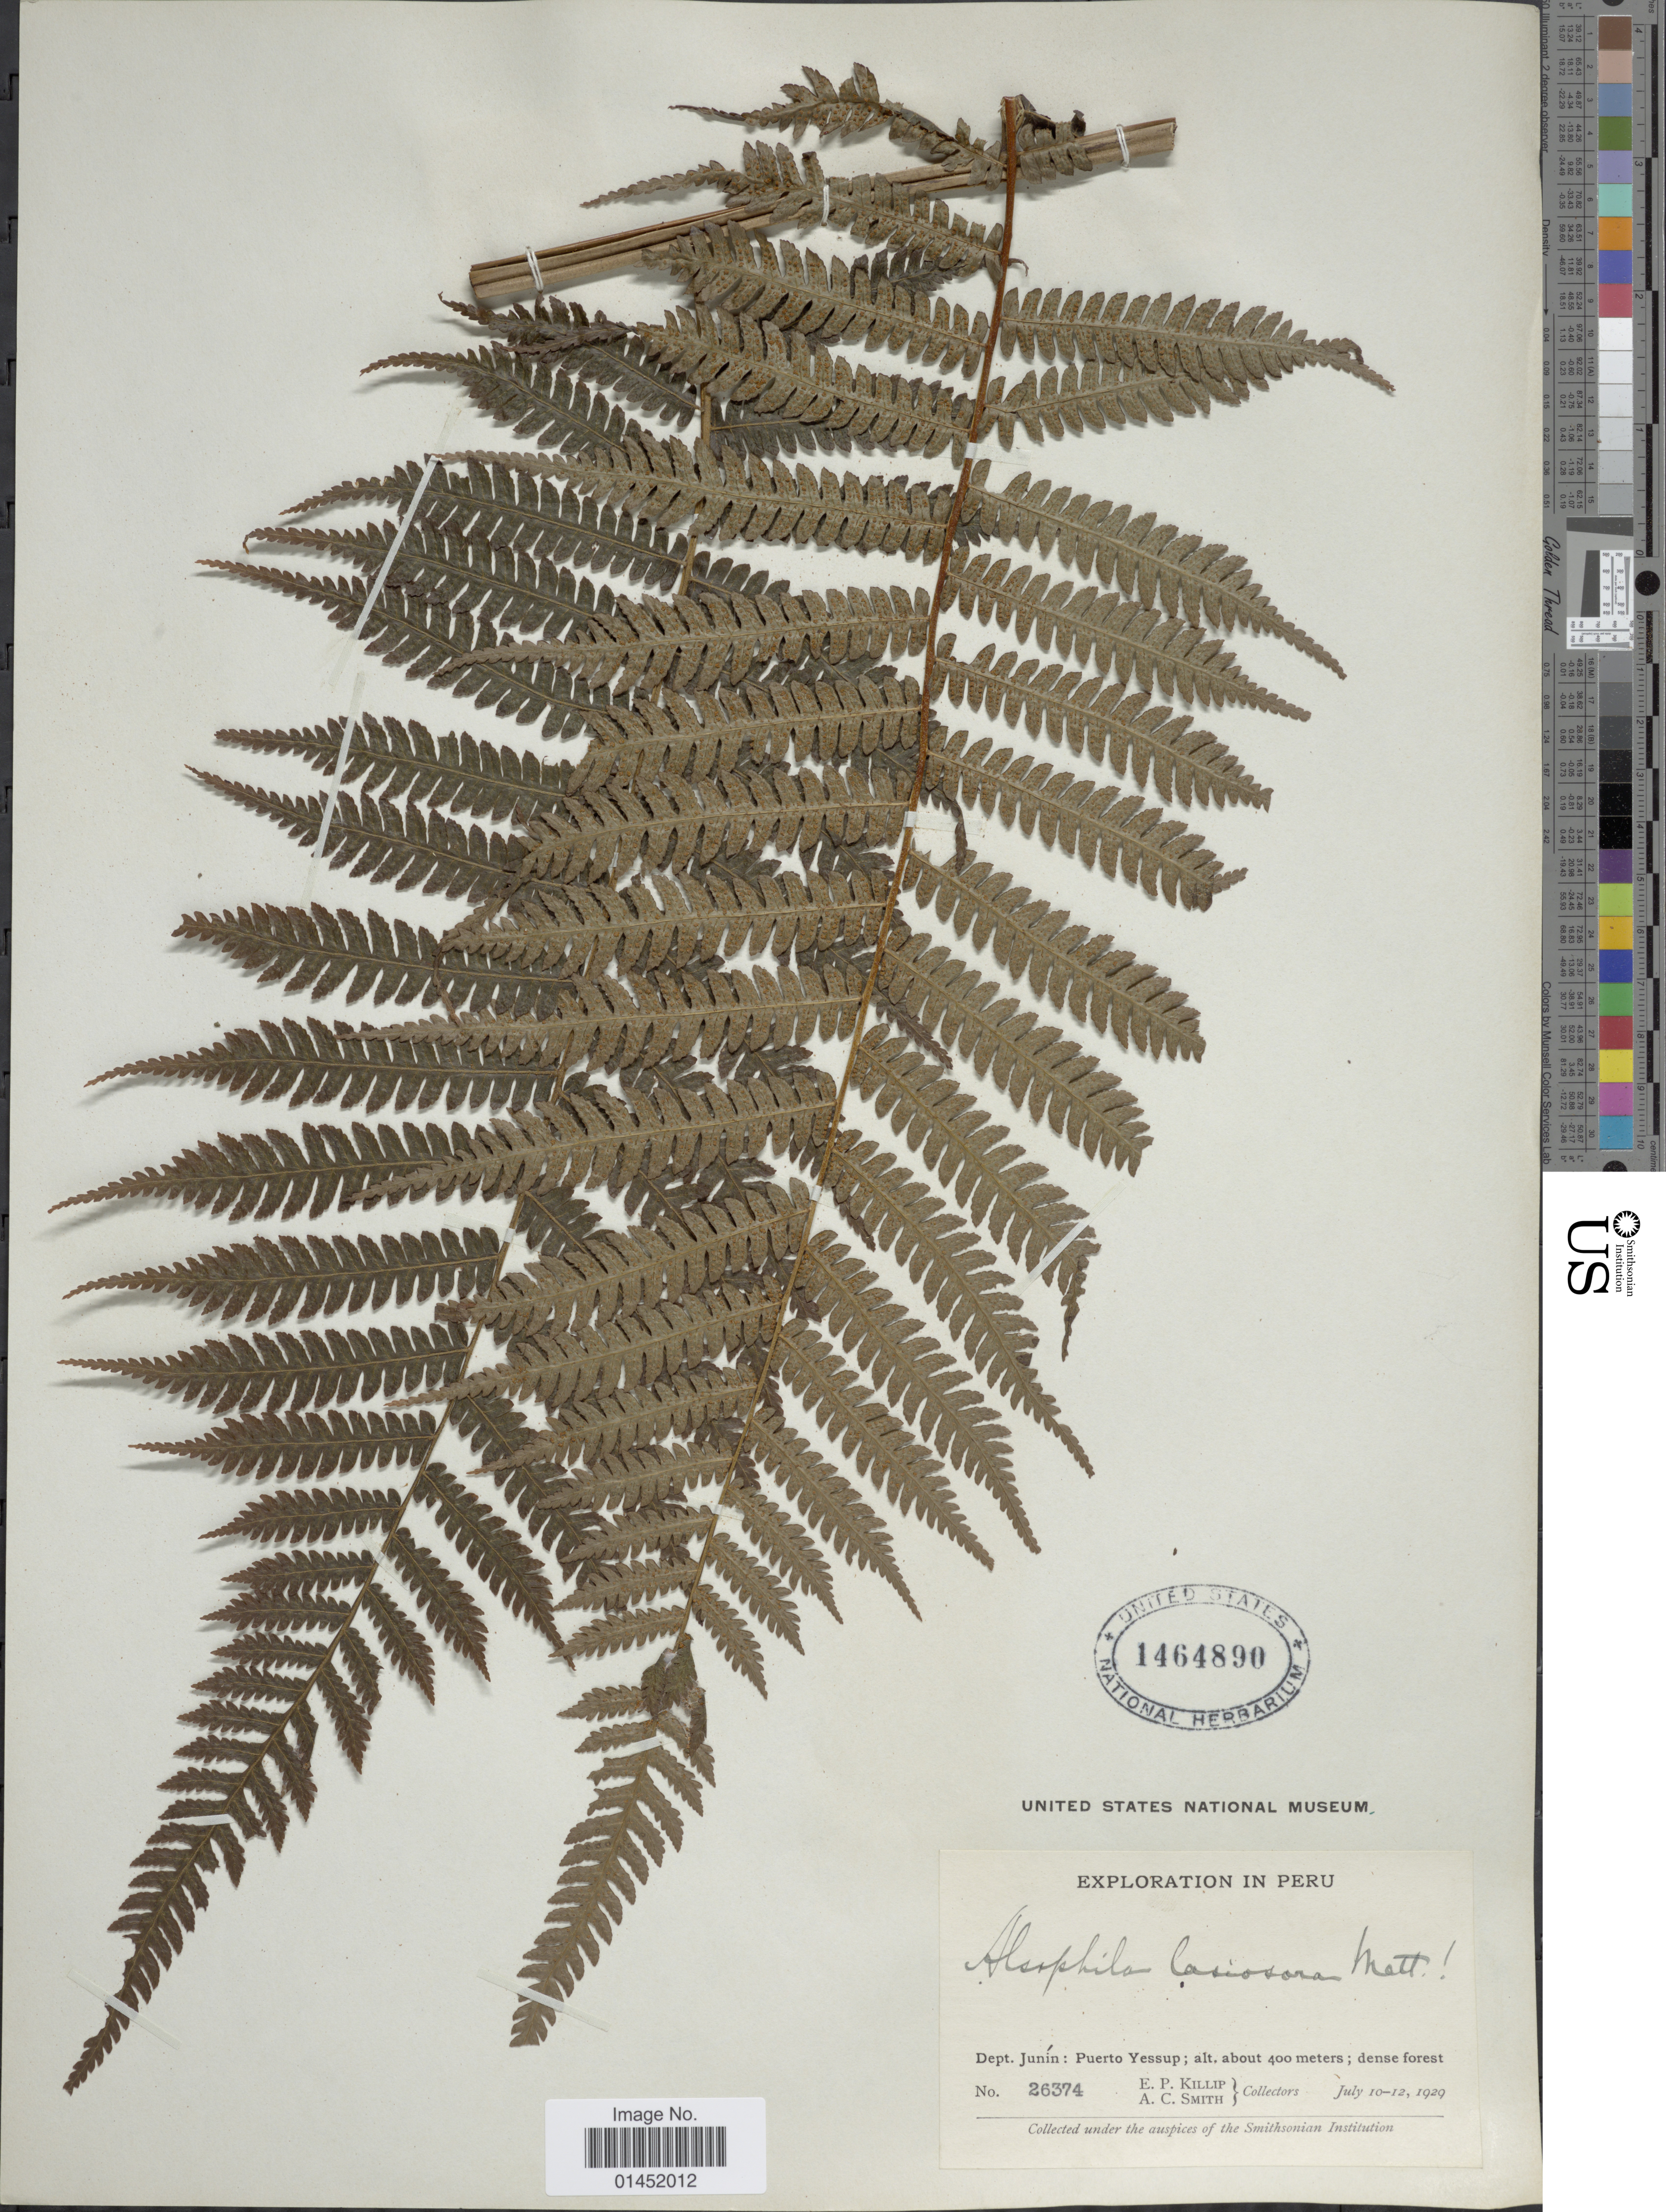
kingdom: Plantae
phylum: Tracheophyta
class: Polypodiopsida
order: Cyatheales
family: Cyatheaceae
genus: Cyathea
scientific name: Cyathea lasiosora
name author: (Mett. ex Kuhn) Domin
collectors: E. P. Killip & A. C. Smith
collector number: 26374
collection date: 1929-07-10/1929-07-12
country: Peru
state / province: Junín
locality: Dept. Junín: Puerto Yessup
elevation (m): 400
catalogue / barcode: US 1464890